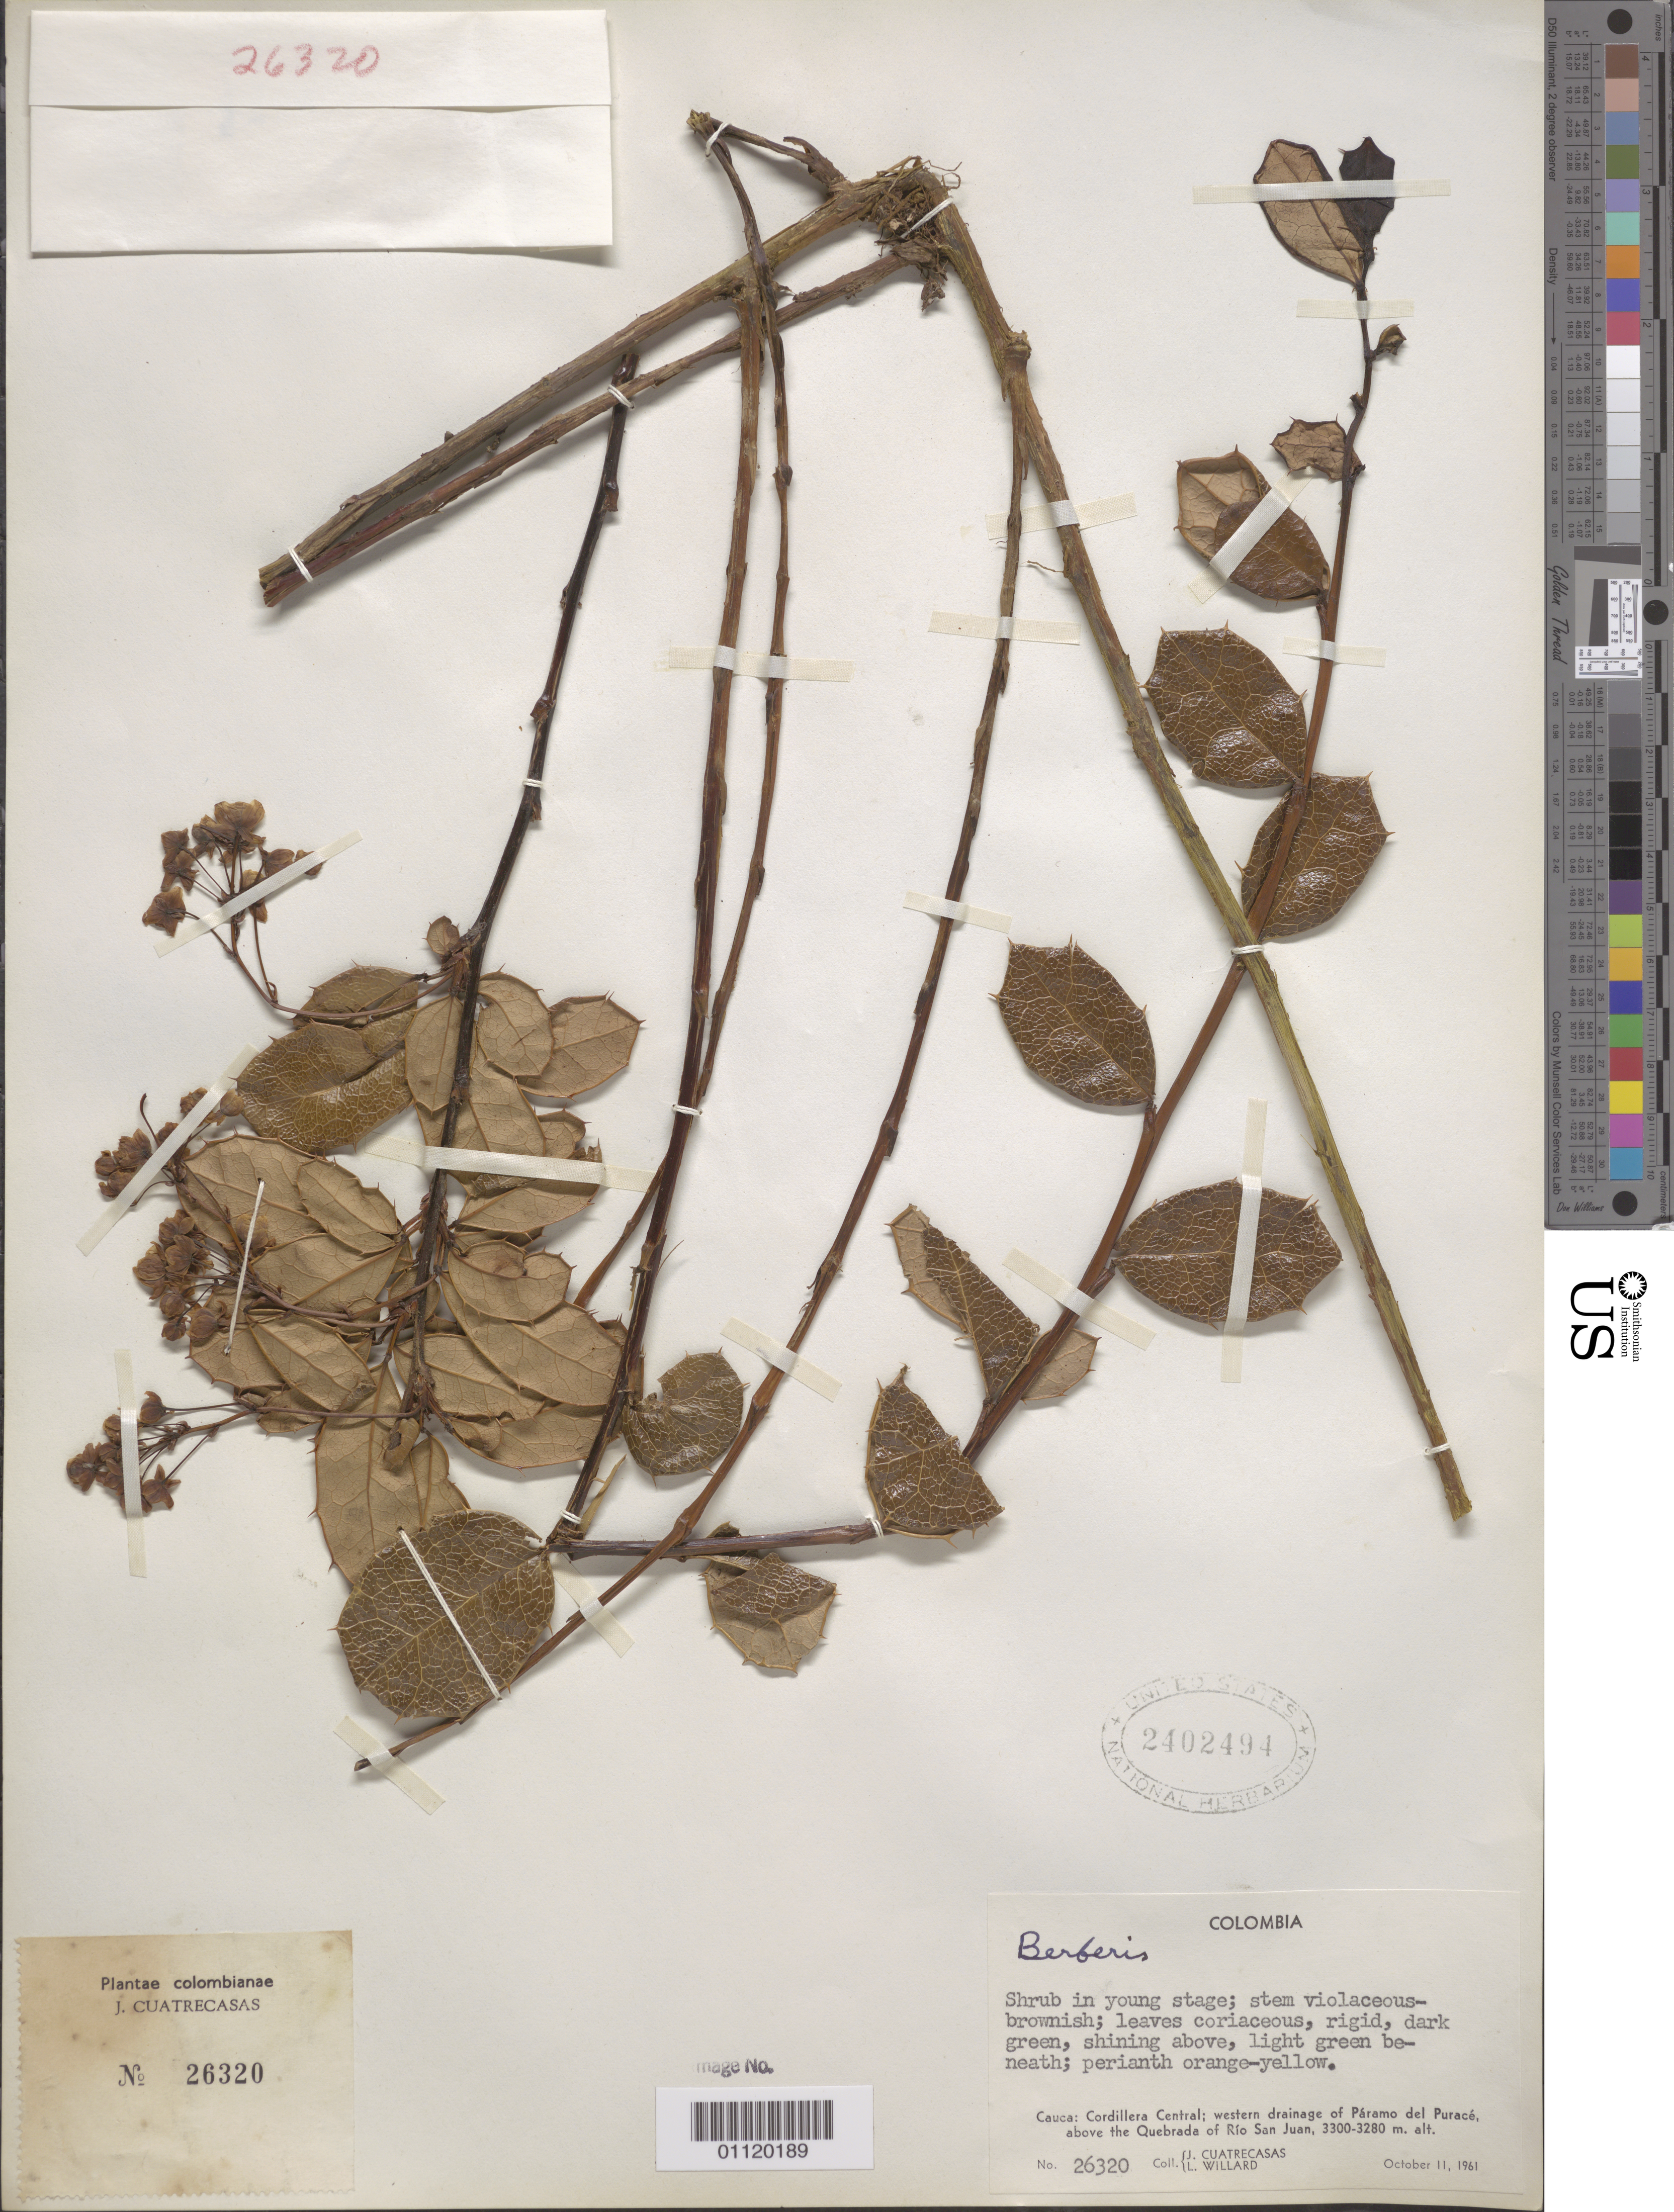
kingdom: Plantae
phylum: Tracheophyta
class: Magnoliopsida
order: Ranunculales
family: Berberidaceae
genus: Berberis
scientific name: Berberis sp.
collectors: J. Cuatrecasas & L. Willard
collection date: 1961-10-11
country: Colombia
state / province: Cauca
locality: Cordillera Central; western drainage of Páramo del Puracé, above the Quebrada of Rio San Juan.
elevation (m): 3280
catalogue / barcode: US 2402494